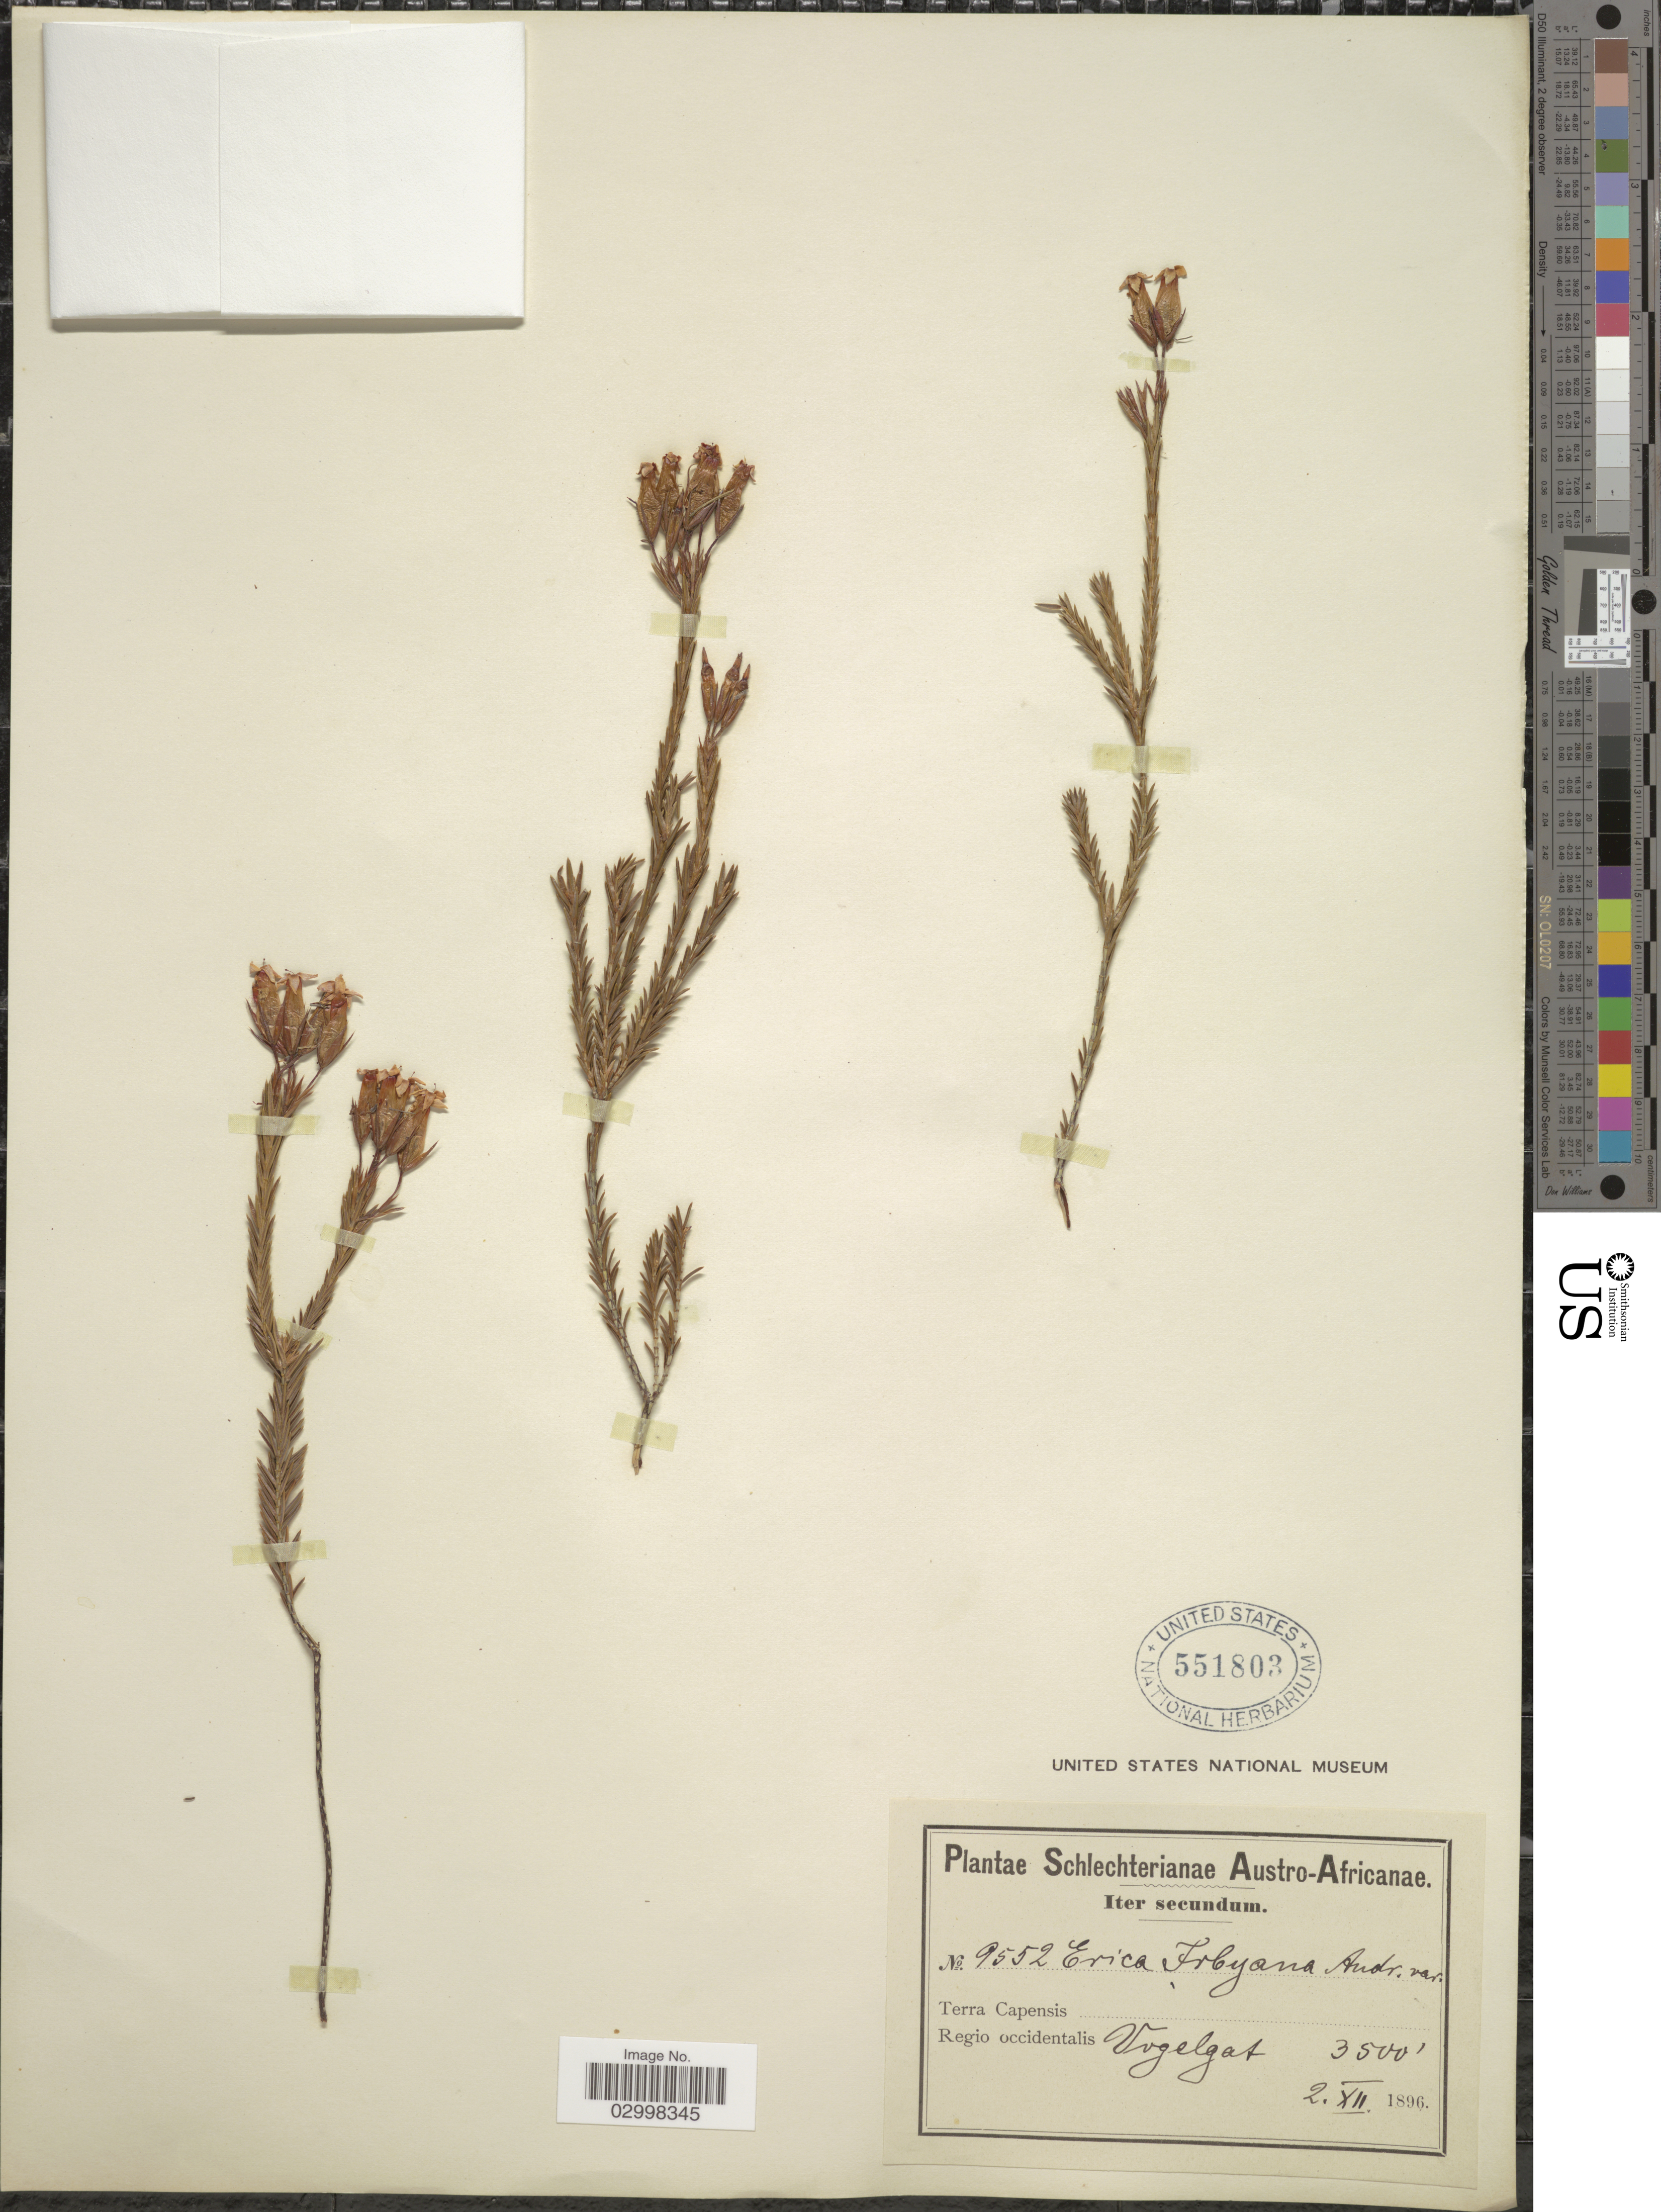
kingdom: Plantae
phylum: Tracheophyta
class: Magnoliopsida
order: Ericales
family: Ericaceae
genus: Erica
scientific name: Erica irbyana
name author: Andrews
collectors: Schlechter, --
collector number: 9552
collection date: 1896-12-02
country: South Africa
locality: Austro-Africanae. Terra Capensis. Regio occidentalis Vogelgat.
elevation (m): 1067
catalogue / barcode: US 551803